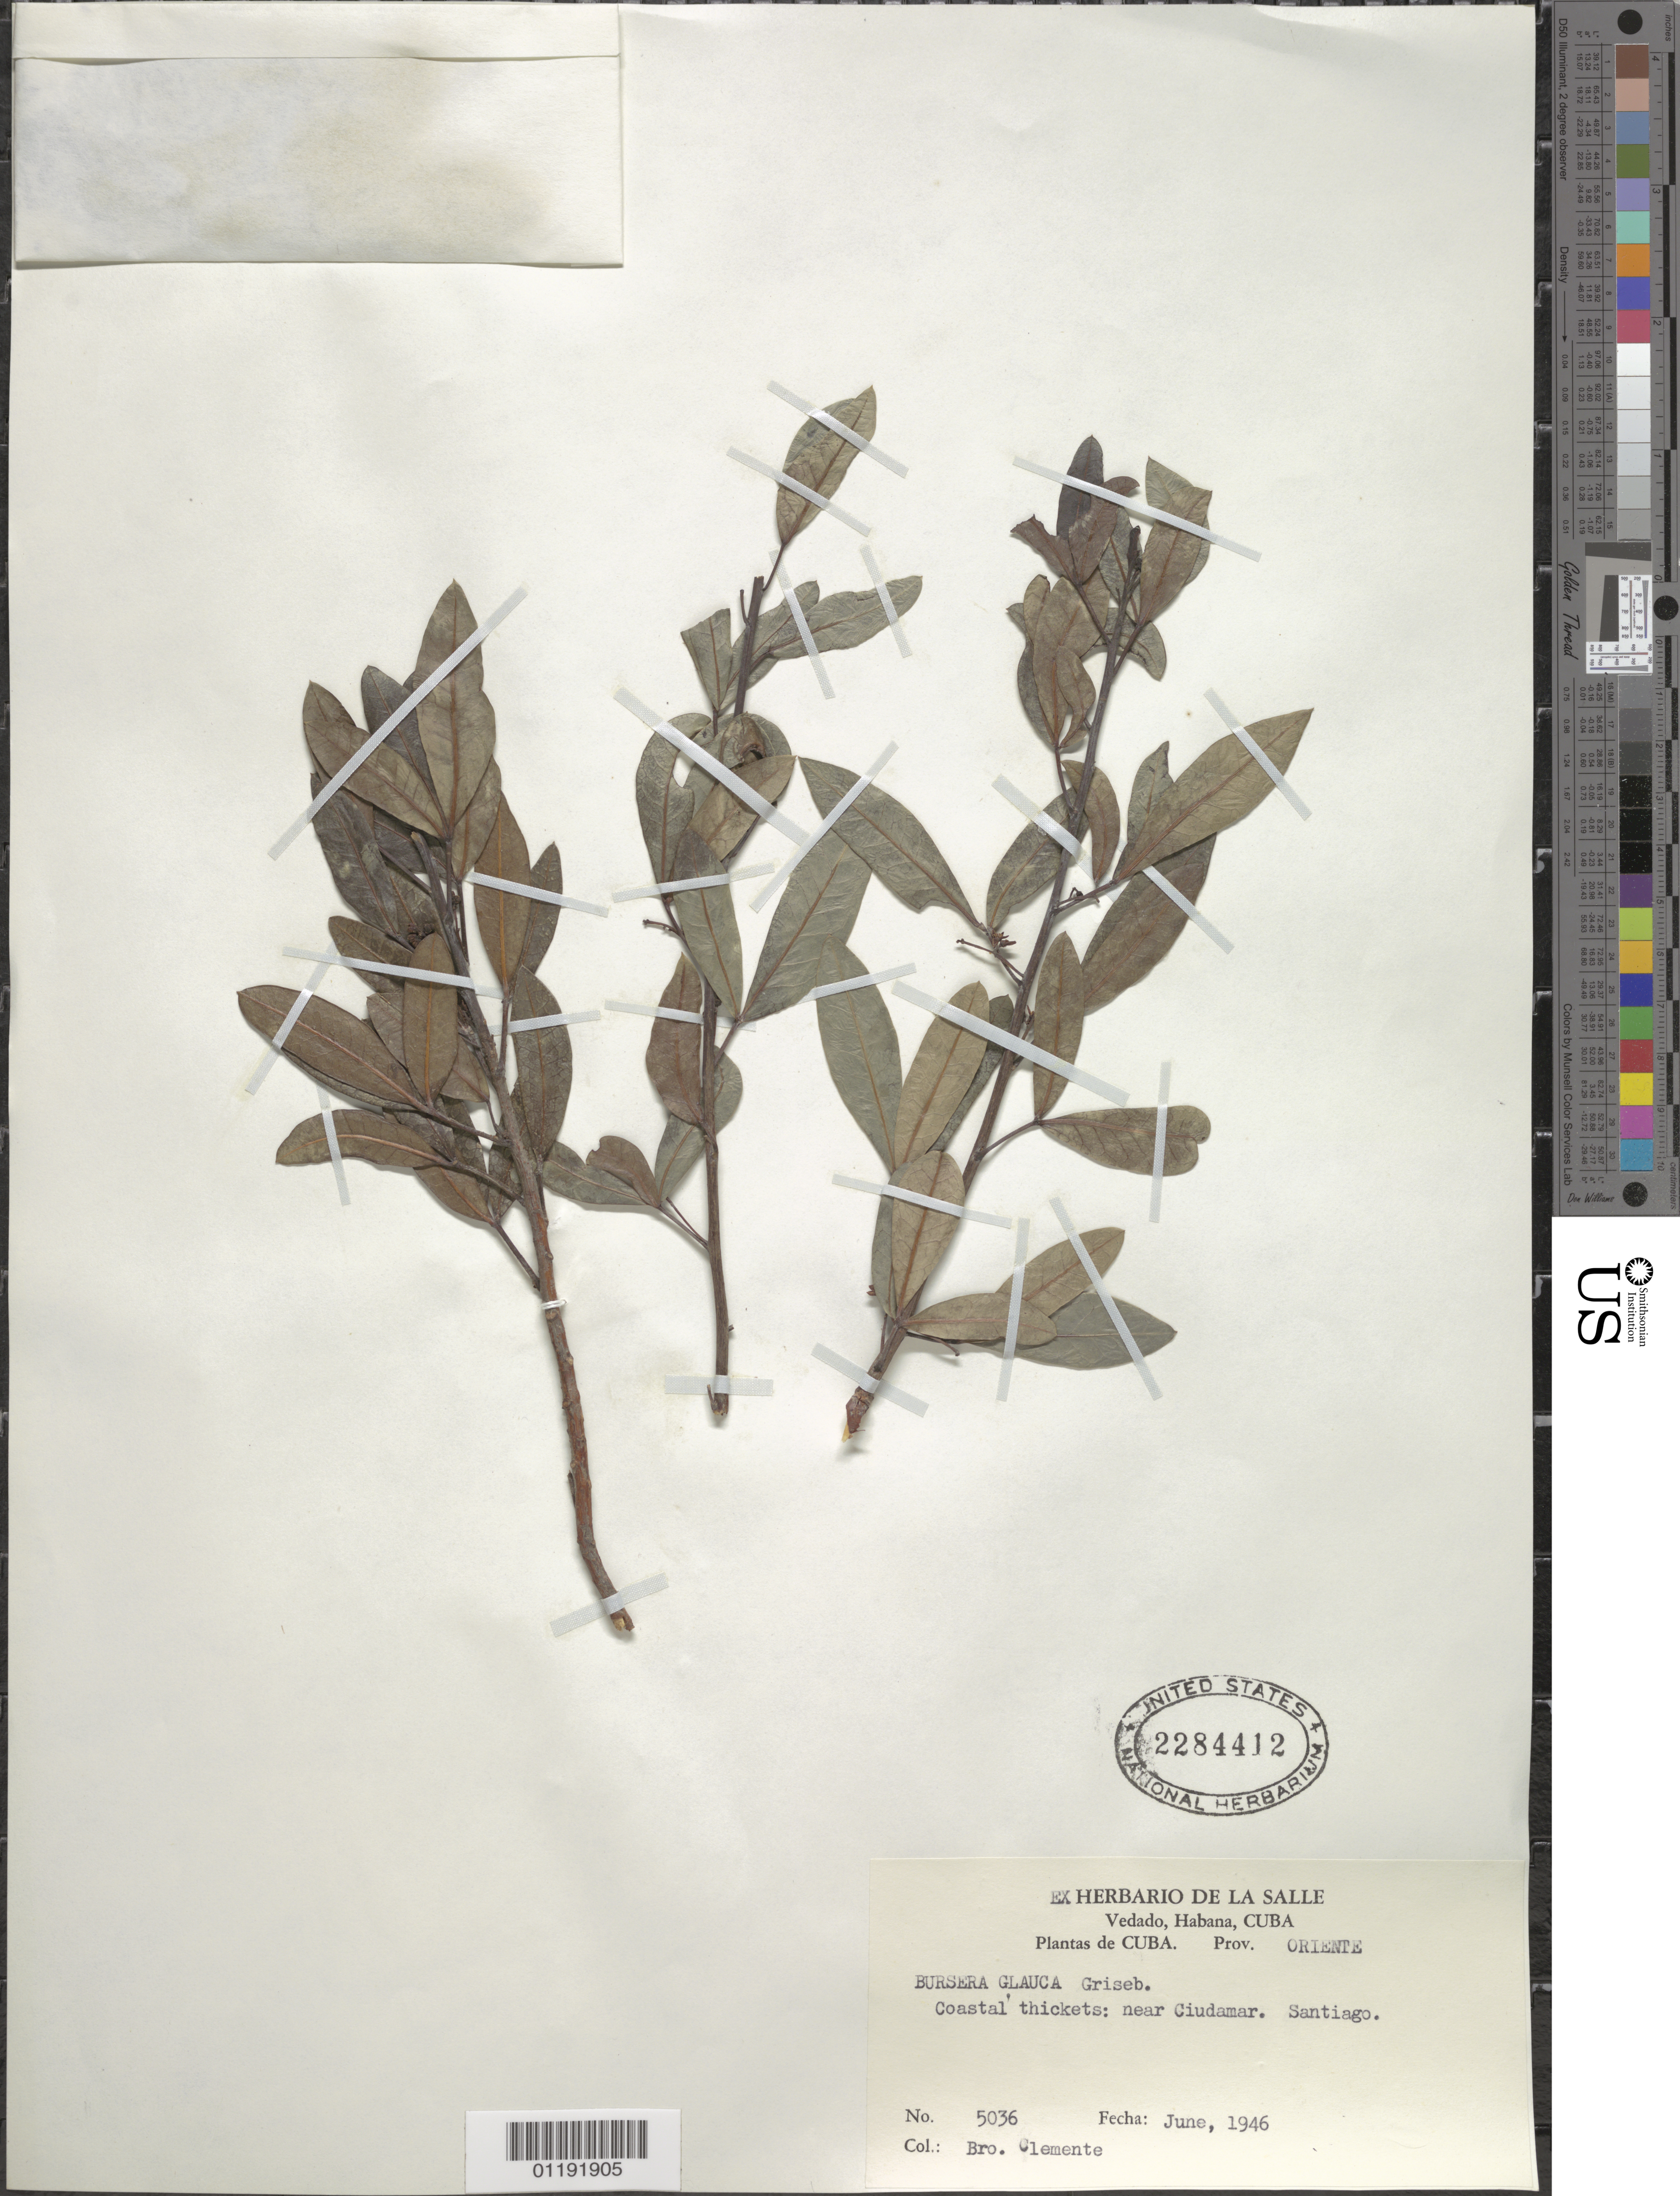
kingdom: Plantae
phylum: Tracheophyta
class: Magnoliopsida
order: Sapindales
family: Burseraceae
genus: Bursera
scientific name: Bursera glauca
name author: Griseb.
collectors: Bro. Clemente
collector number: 5036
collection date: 1946-06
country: Cuba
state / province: Oriente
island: Cuba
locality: Santiago, near Ciudamar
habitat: Coastal thickets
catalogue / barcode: US 2284412